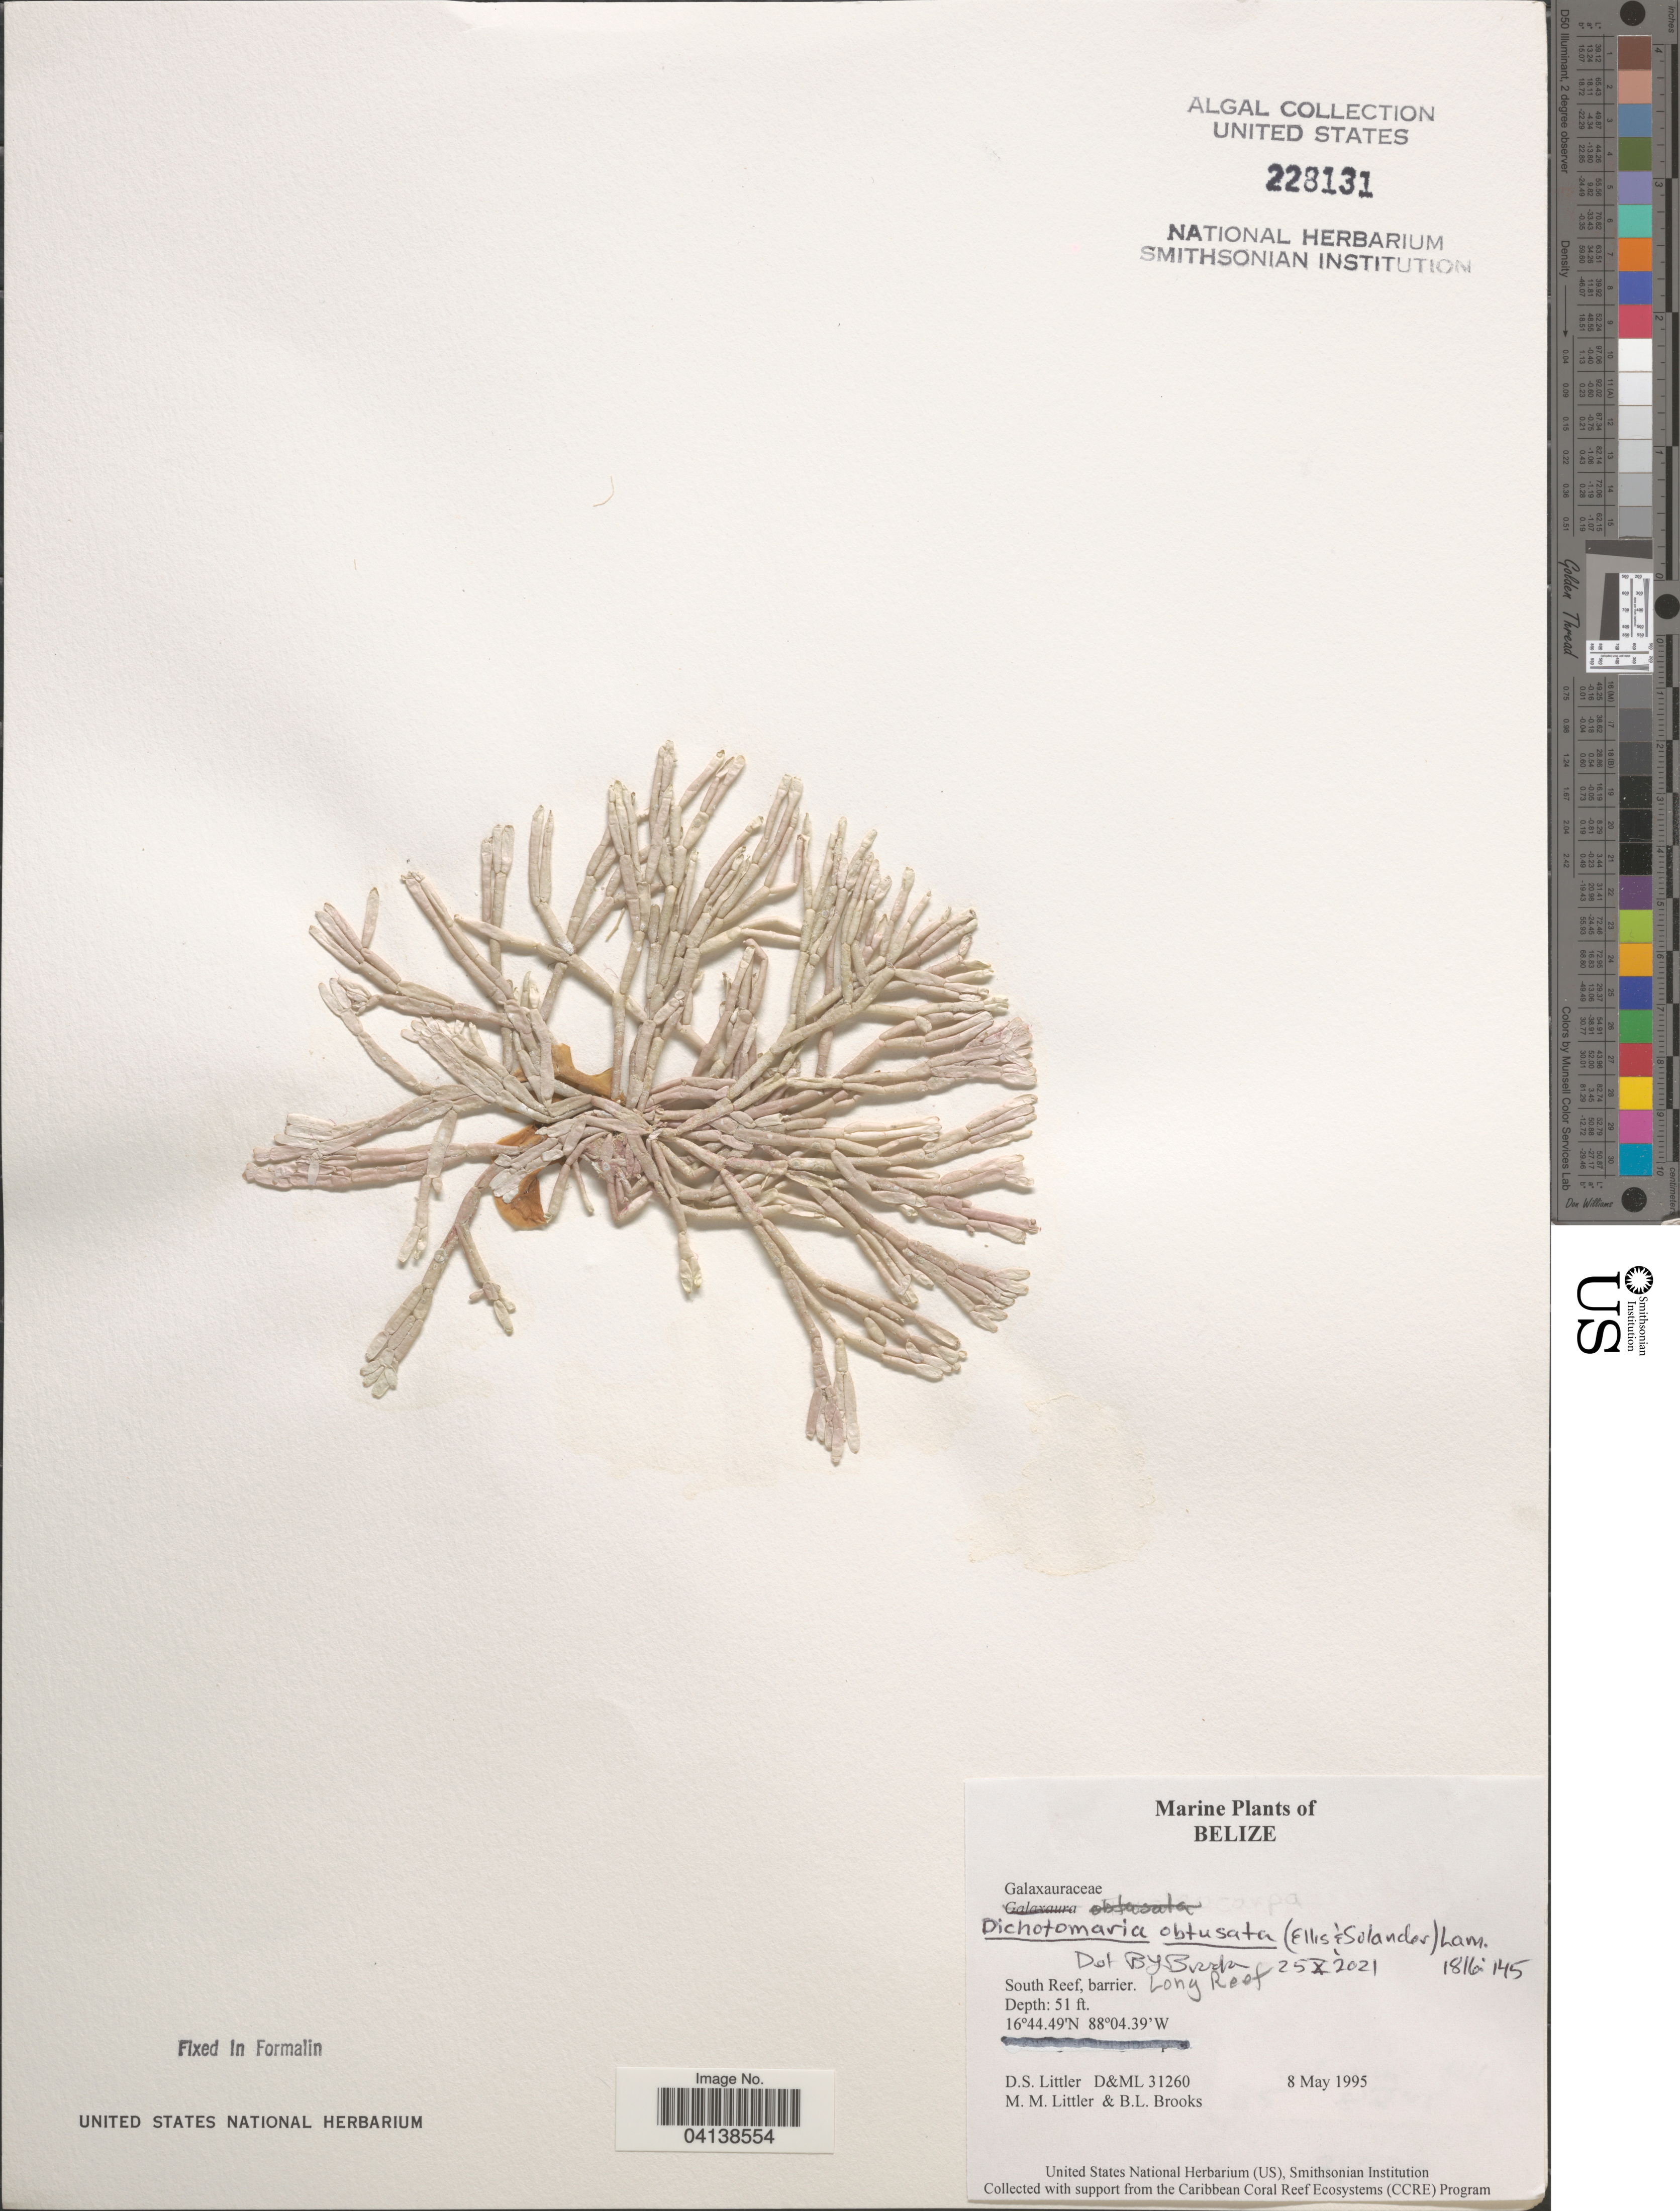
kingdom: Plantae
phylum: Rhodophyta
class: Florideophyceae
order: Nemaliales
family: Galaxauraceae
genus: Dichotomaria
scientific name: Dichotomaria obtusata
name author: (Ellis & Sol.) Lam.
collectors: D. S. Littler & B. Brooks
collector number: D&ML31260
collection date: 1995-05-08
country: Belize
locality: South Reef, barrier. Long Reef.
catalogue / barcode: US 228131